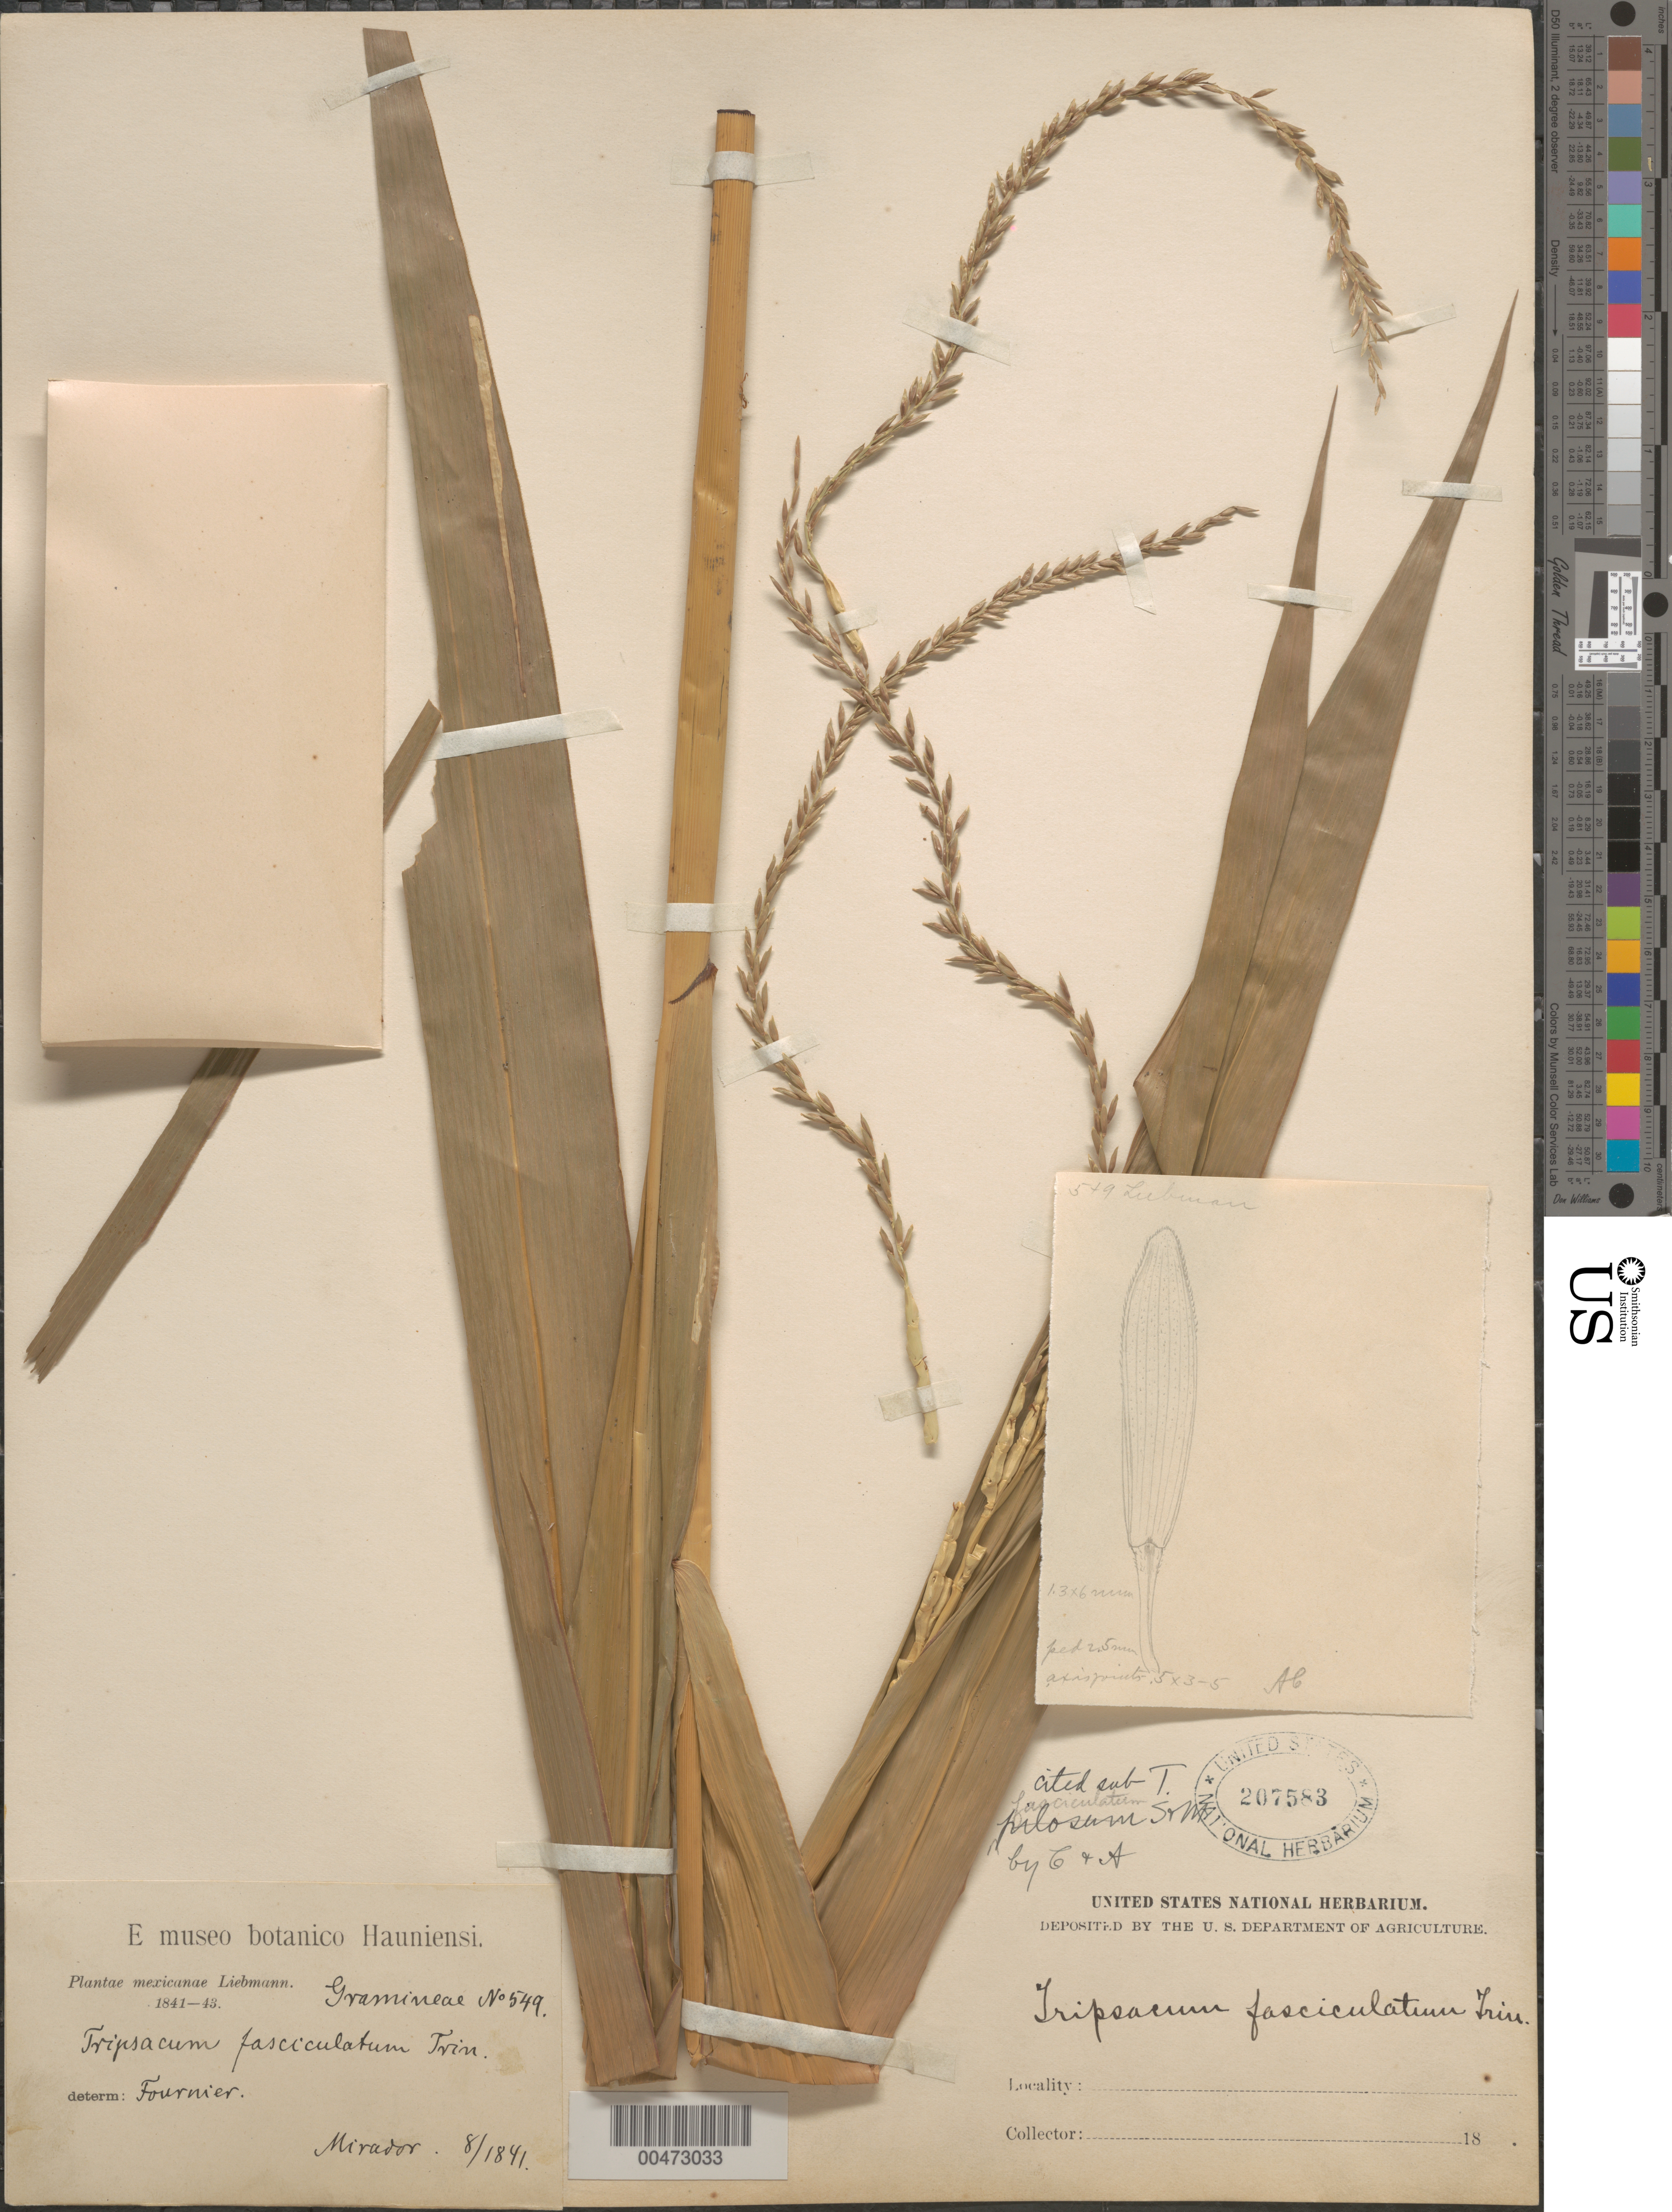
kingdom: Plantae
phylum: Tracheophyta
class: Liliopsida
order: Poales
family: Poaceae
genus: Tripsacum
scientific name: Tripsacum pilosum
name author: Scribn. & Merr.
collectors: F. M. Liebmann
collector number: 549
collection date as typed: Aug 1841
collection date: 1841-08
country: Mexico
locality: Mirador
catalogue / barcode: US 207583